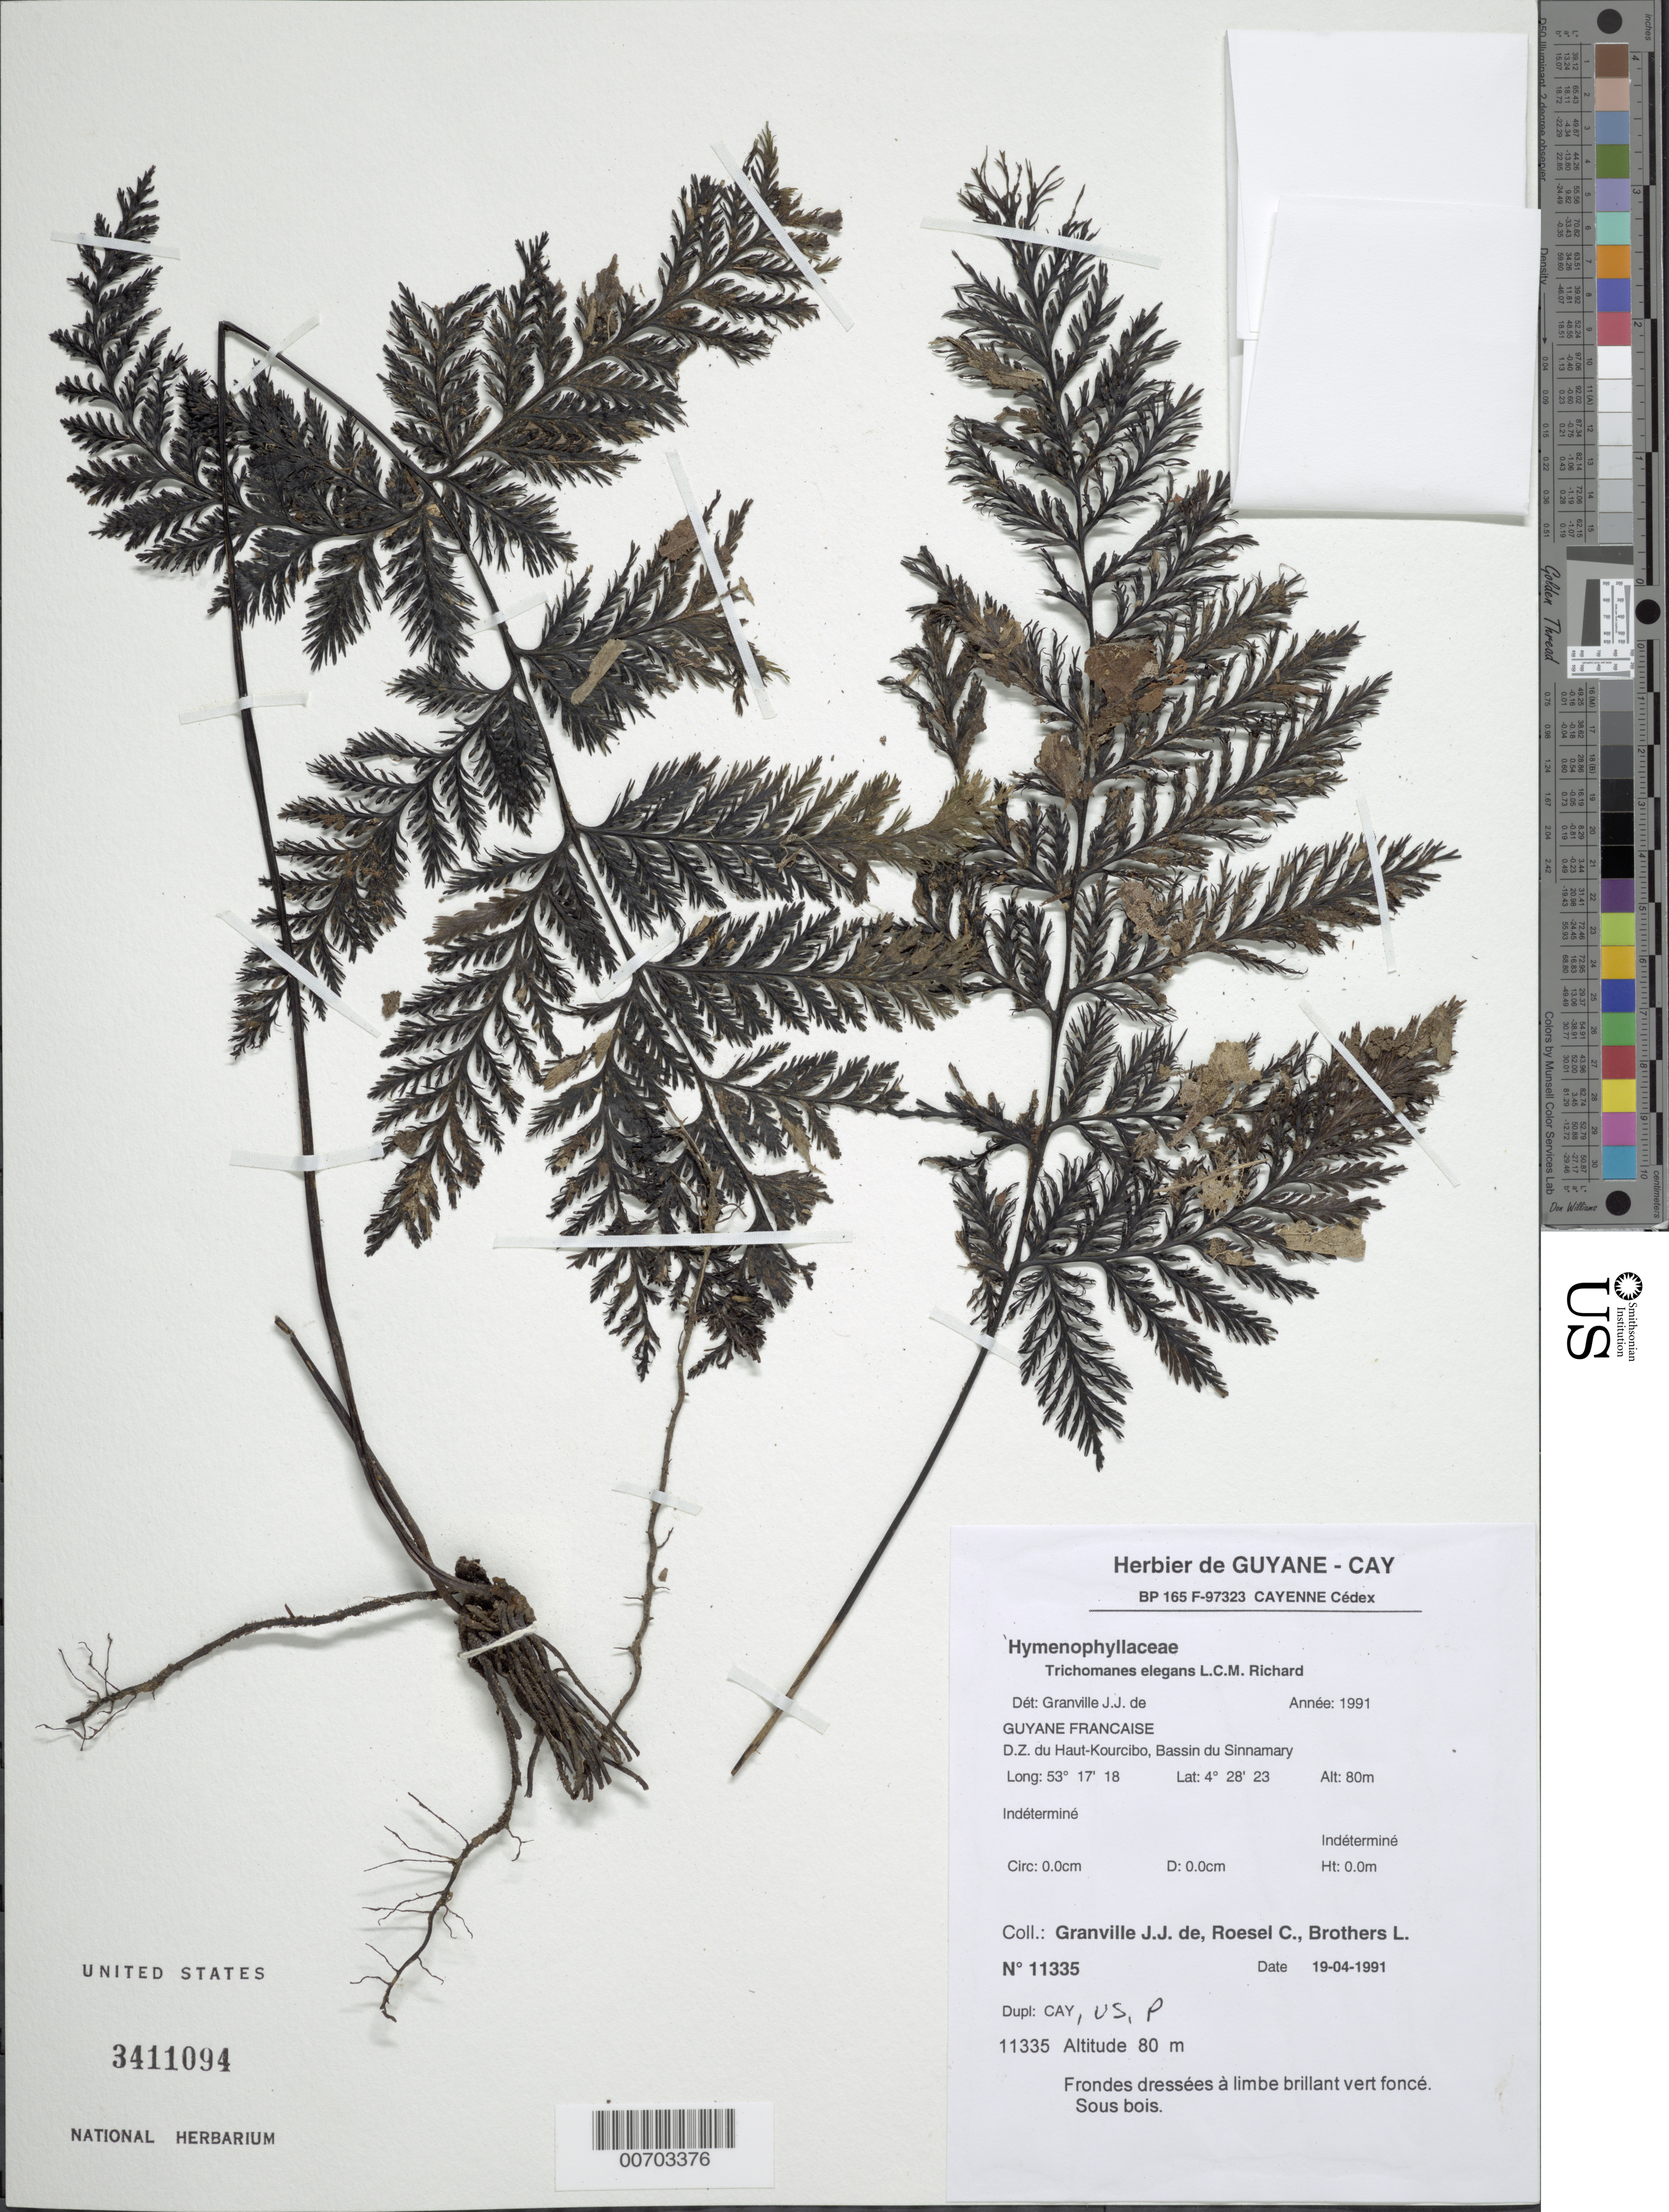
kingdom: Plantae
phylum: Tracheophyta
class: Polypodiopsida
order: Hymenophyllales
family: Hymenophyllaceae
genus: Trichomanes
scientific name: Trichomanes elegans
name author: Rich.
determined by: Granville, J. J. de, (CAY), Institut de Recherche pour le Developpement (IRD) (FRENCH GUIANA)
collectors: J.-J. de Granville, C. S. Roesel & L. Brothers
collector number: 11335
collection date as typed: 19-Apr-91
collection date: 1991-04-19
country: French Guiana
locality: D.Z. du Haut-Kourcibo, Bassin du Sinnamary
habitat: Sous bois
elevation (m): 80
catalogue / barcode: US 3411094